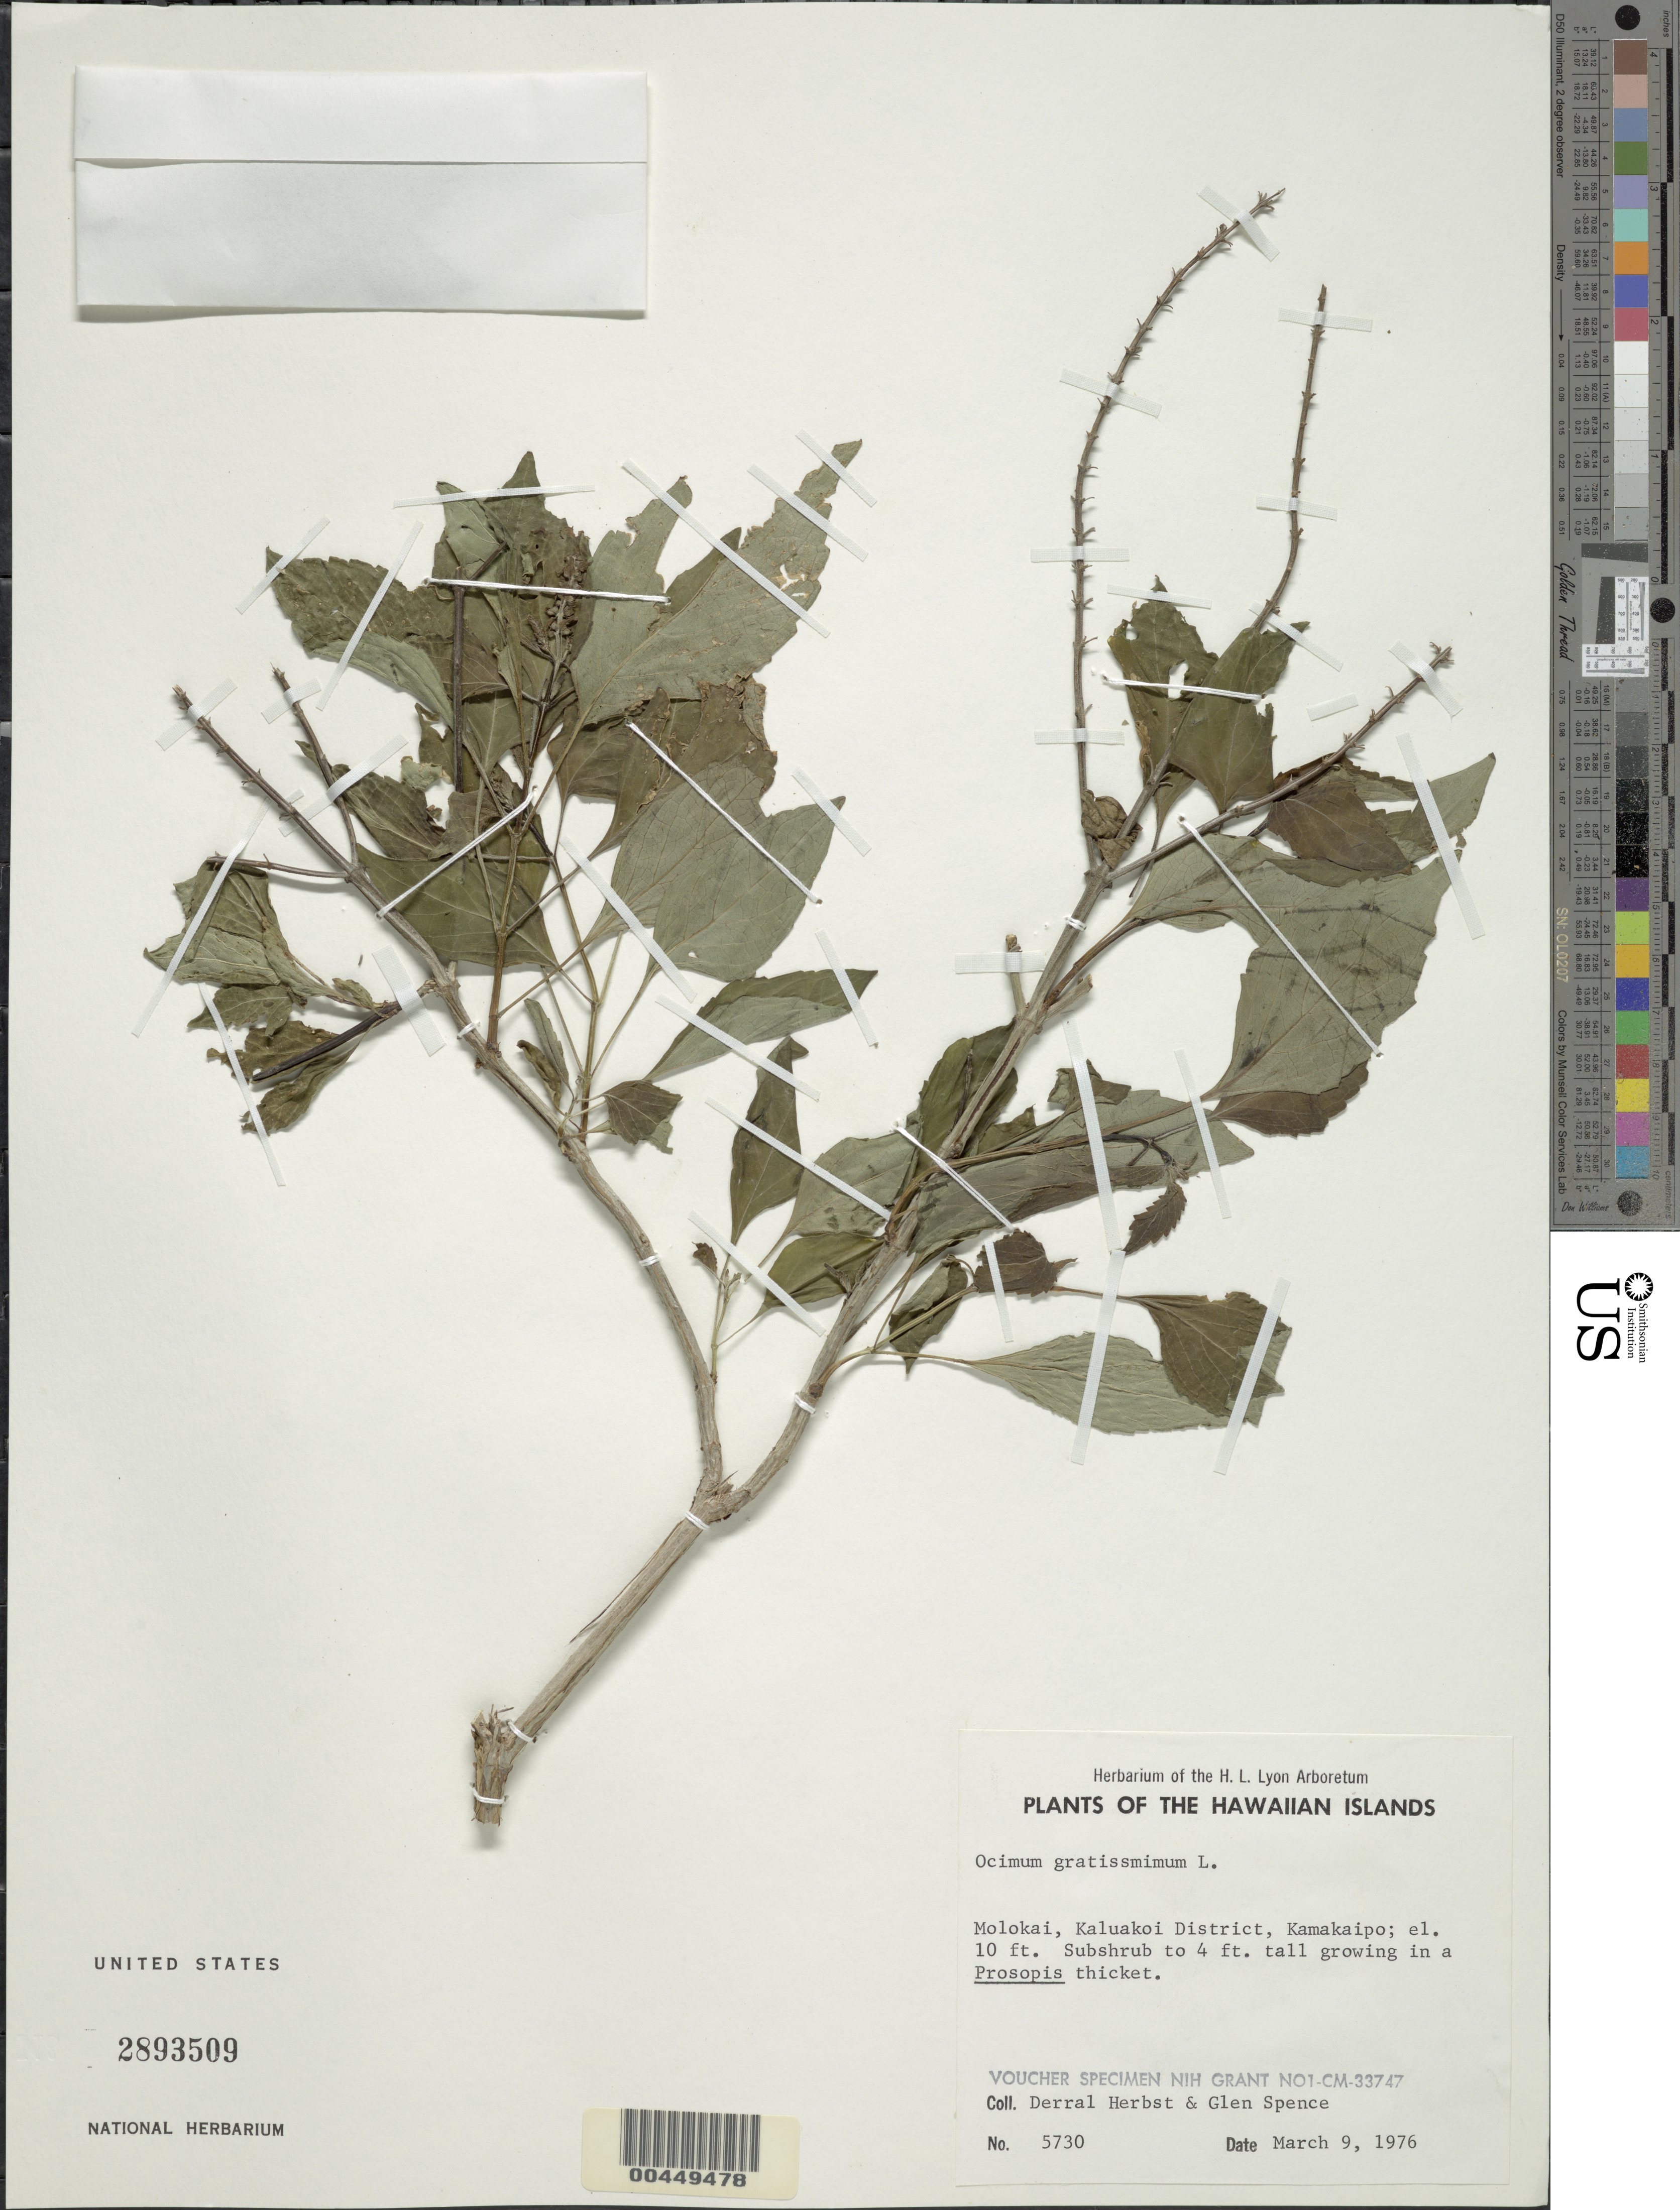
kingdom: Plantae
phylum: Tracheophyta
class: Magnoliopsida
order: Lamiales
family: Lamiaceae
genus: Ocimum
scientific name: Ocimum gratissimum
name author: L.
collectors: D. R. Herbst & G. Spence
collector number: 5730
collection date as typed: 9 Mar 1976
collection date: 1976-03-09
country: United States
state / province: Hawaii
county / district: Maui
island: Moloka'i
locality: Kaluakoi District, Kamakaipo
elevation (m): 3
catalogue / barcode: US 2893509